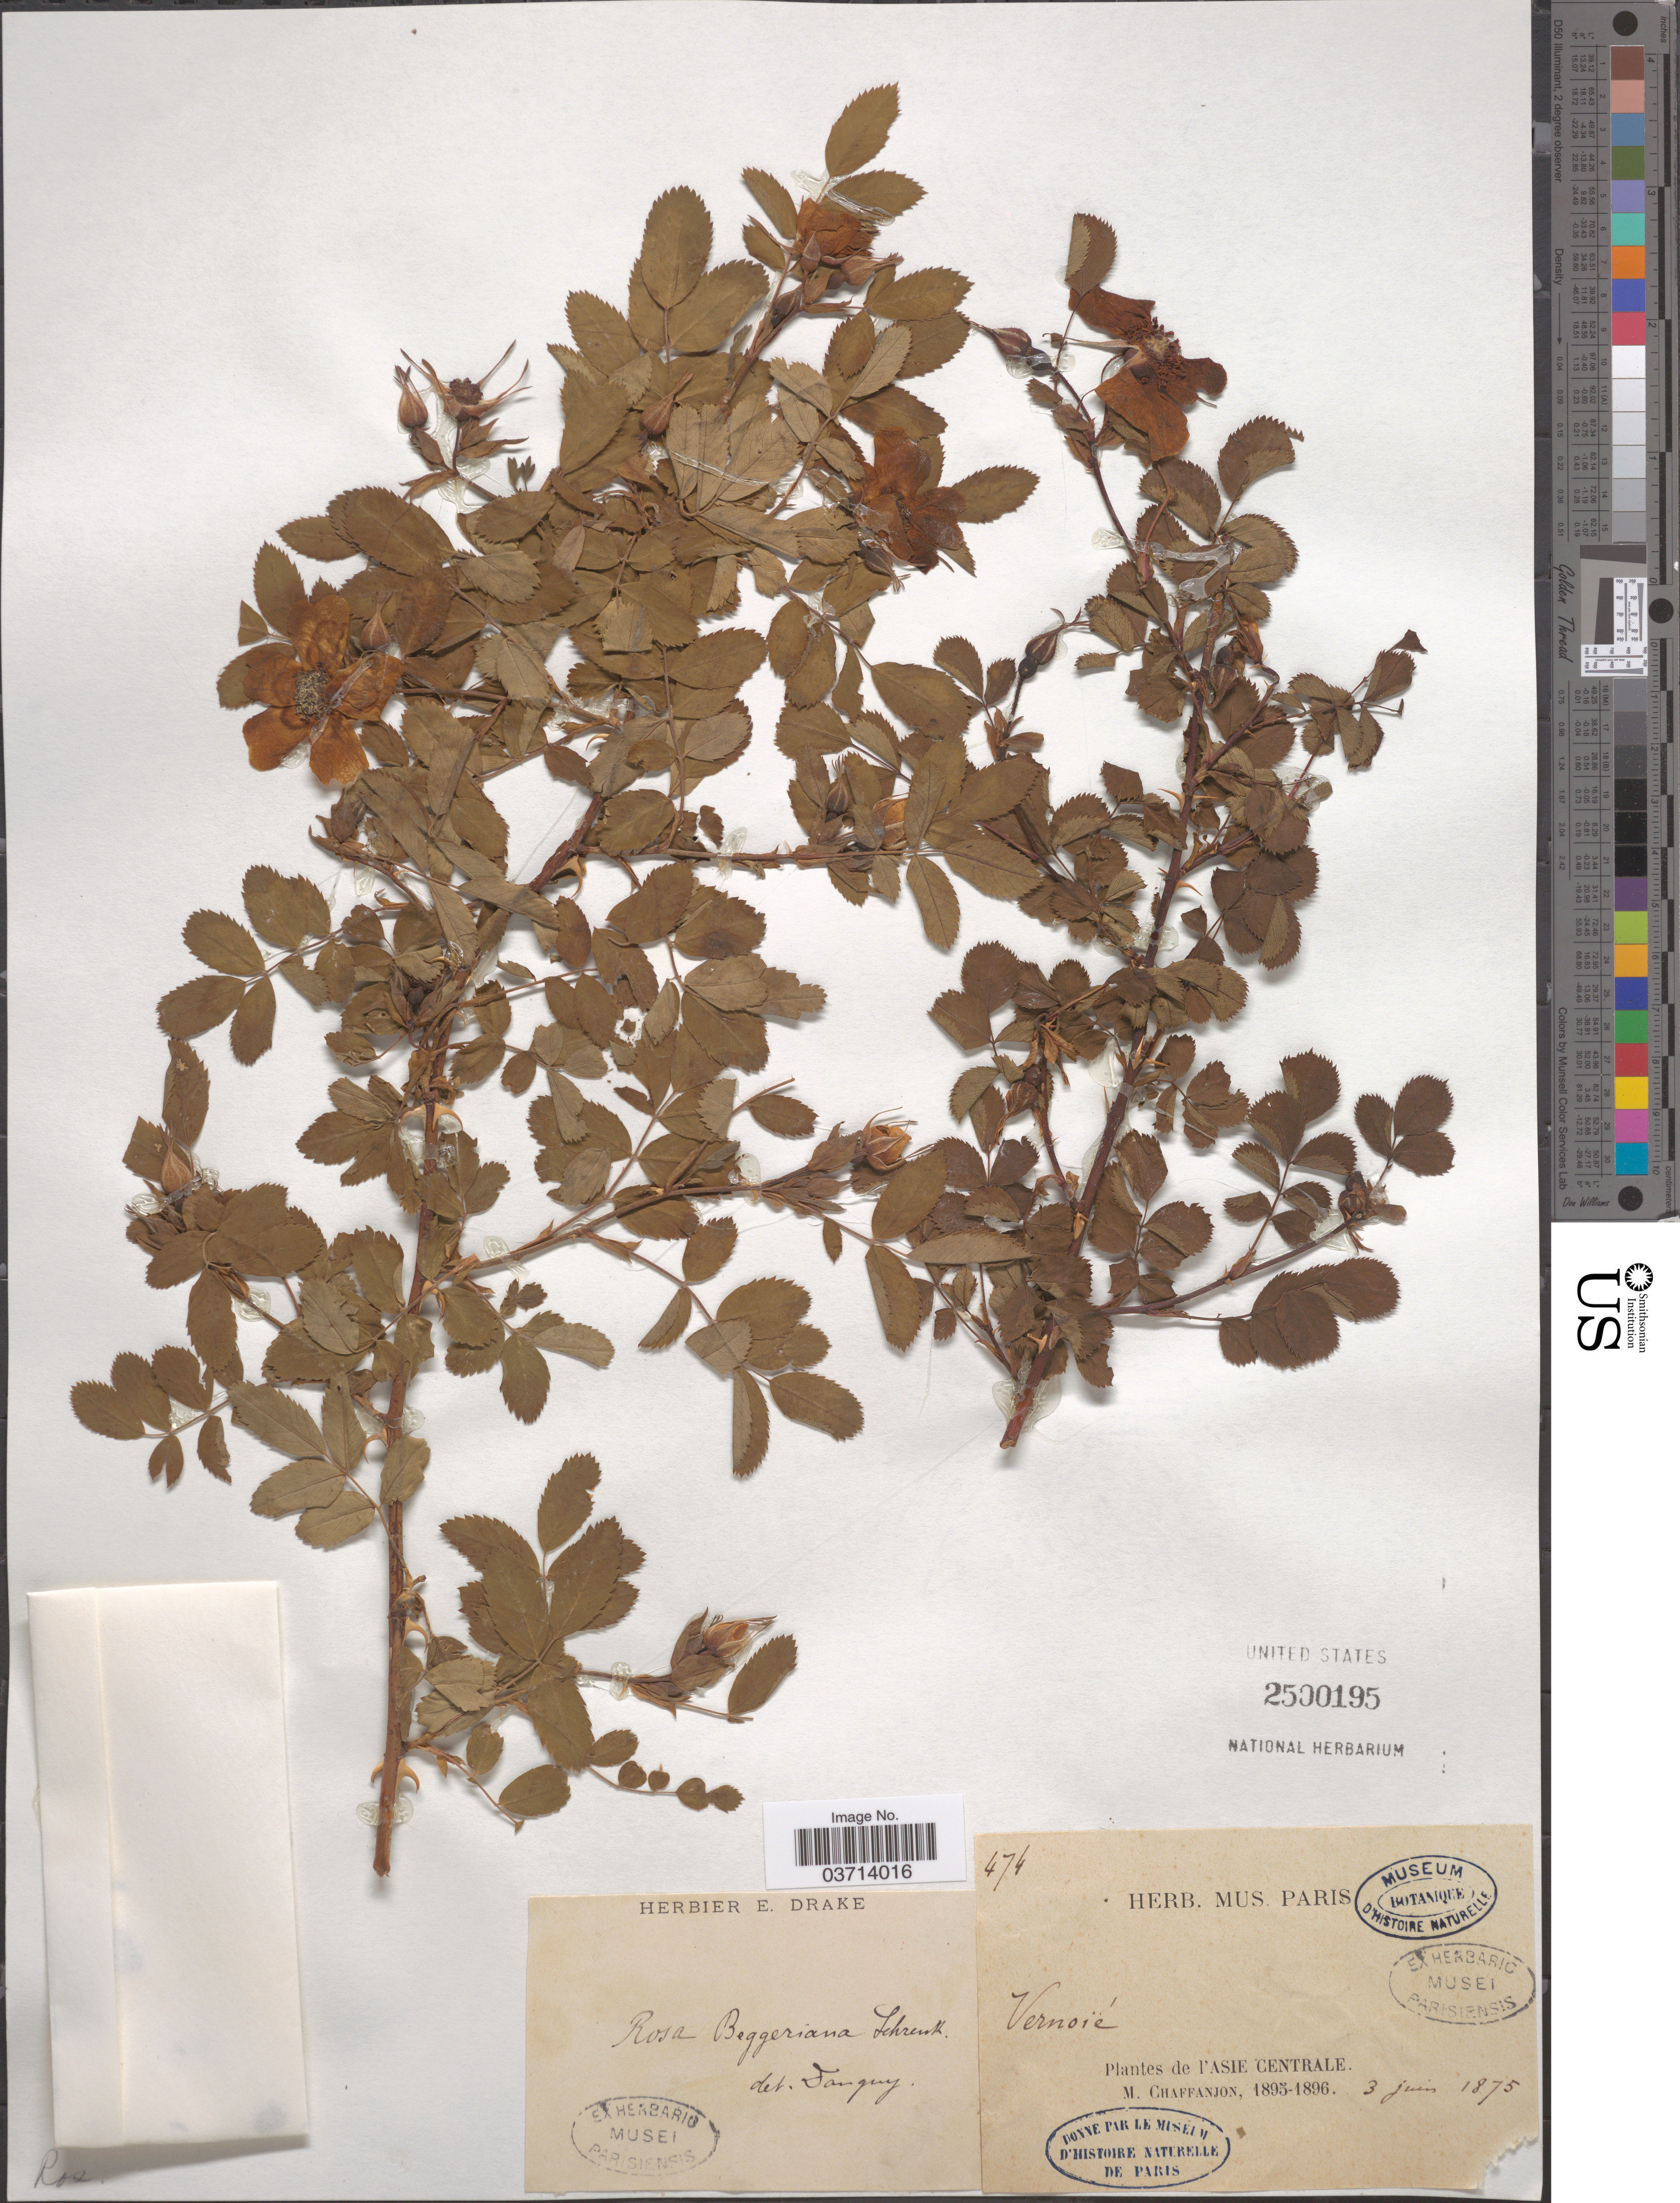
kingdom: Plantae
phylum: Tracheophyta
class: Magnoliopsida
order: Rosales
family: Rosaceae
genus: Rosa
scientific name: Rosa beggeriana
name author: Schrenk ex Fisch. & C.A. Mey.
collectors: M. Chaffanjon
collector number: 474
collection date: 1875-06-03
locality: Asie Centrale.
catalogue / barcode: US 2500195